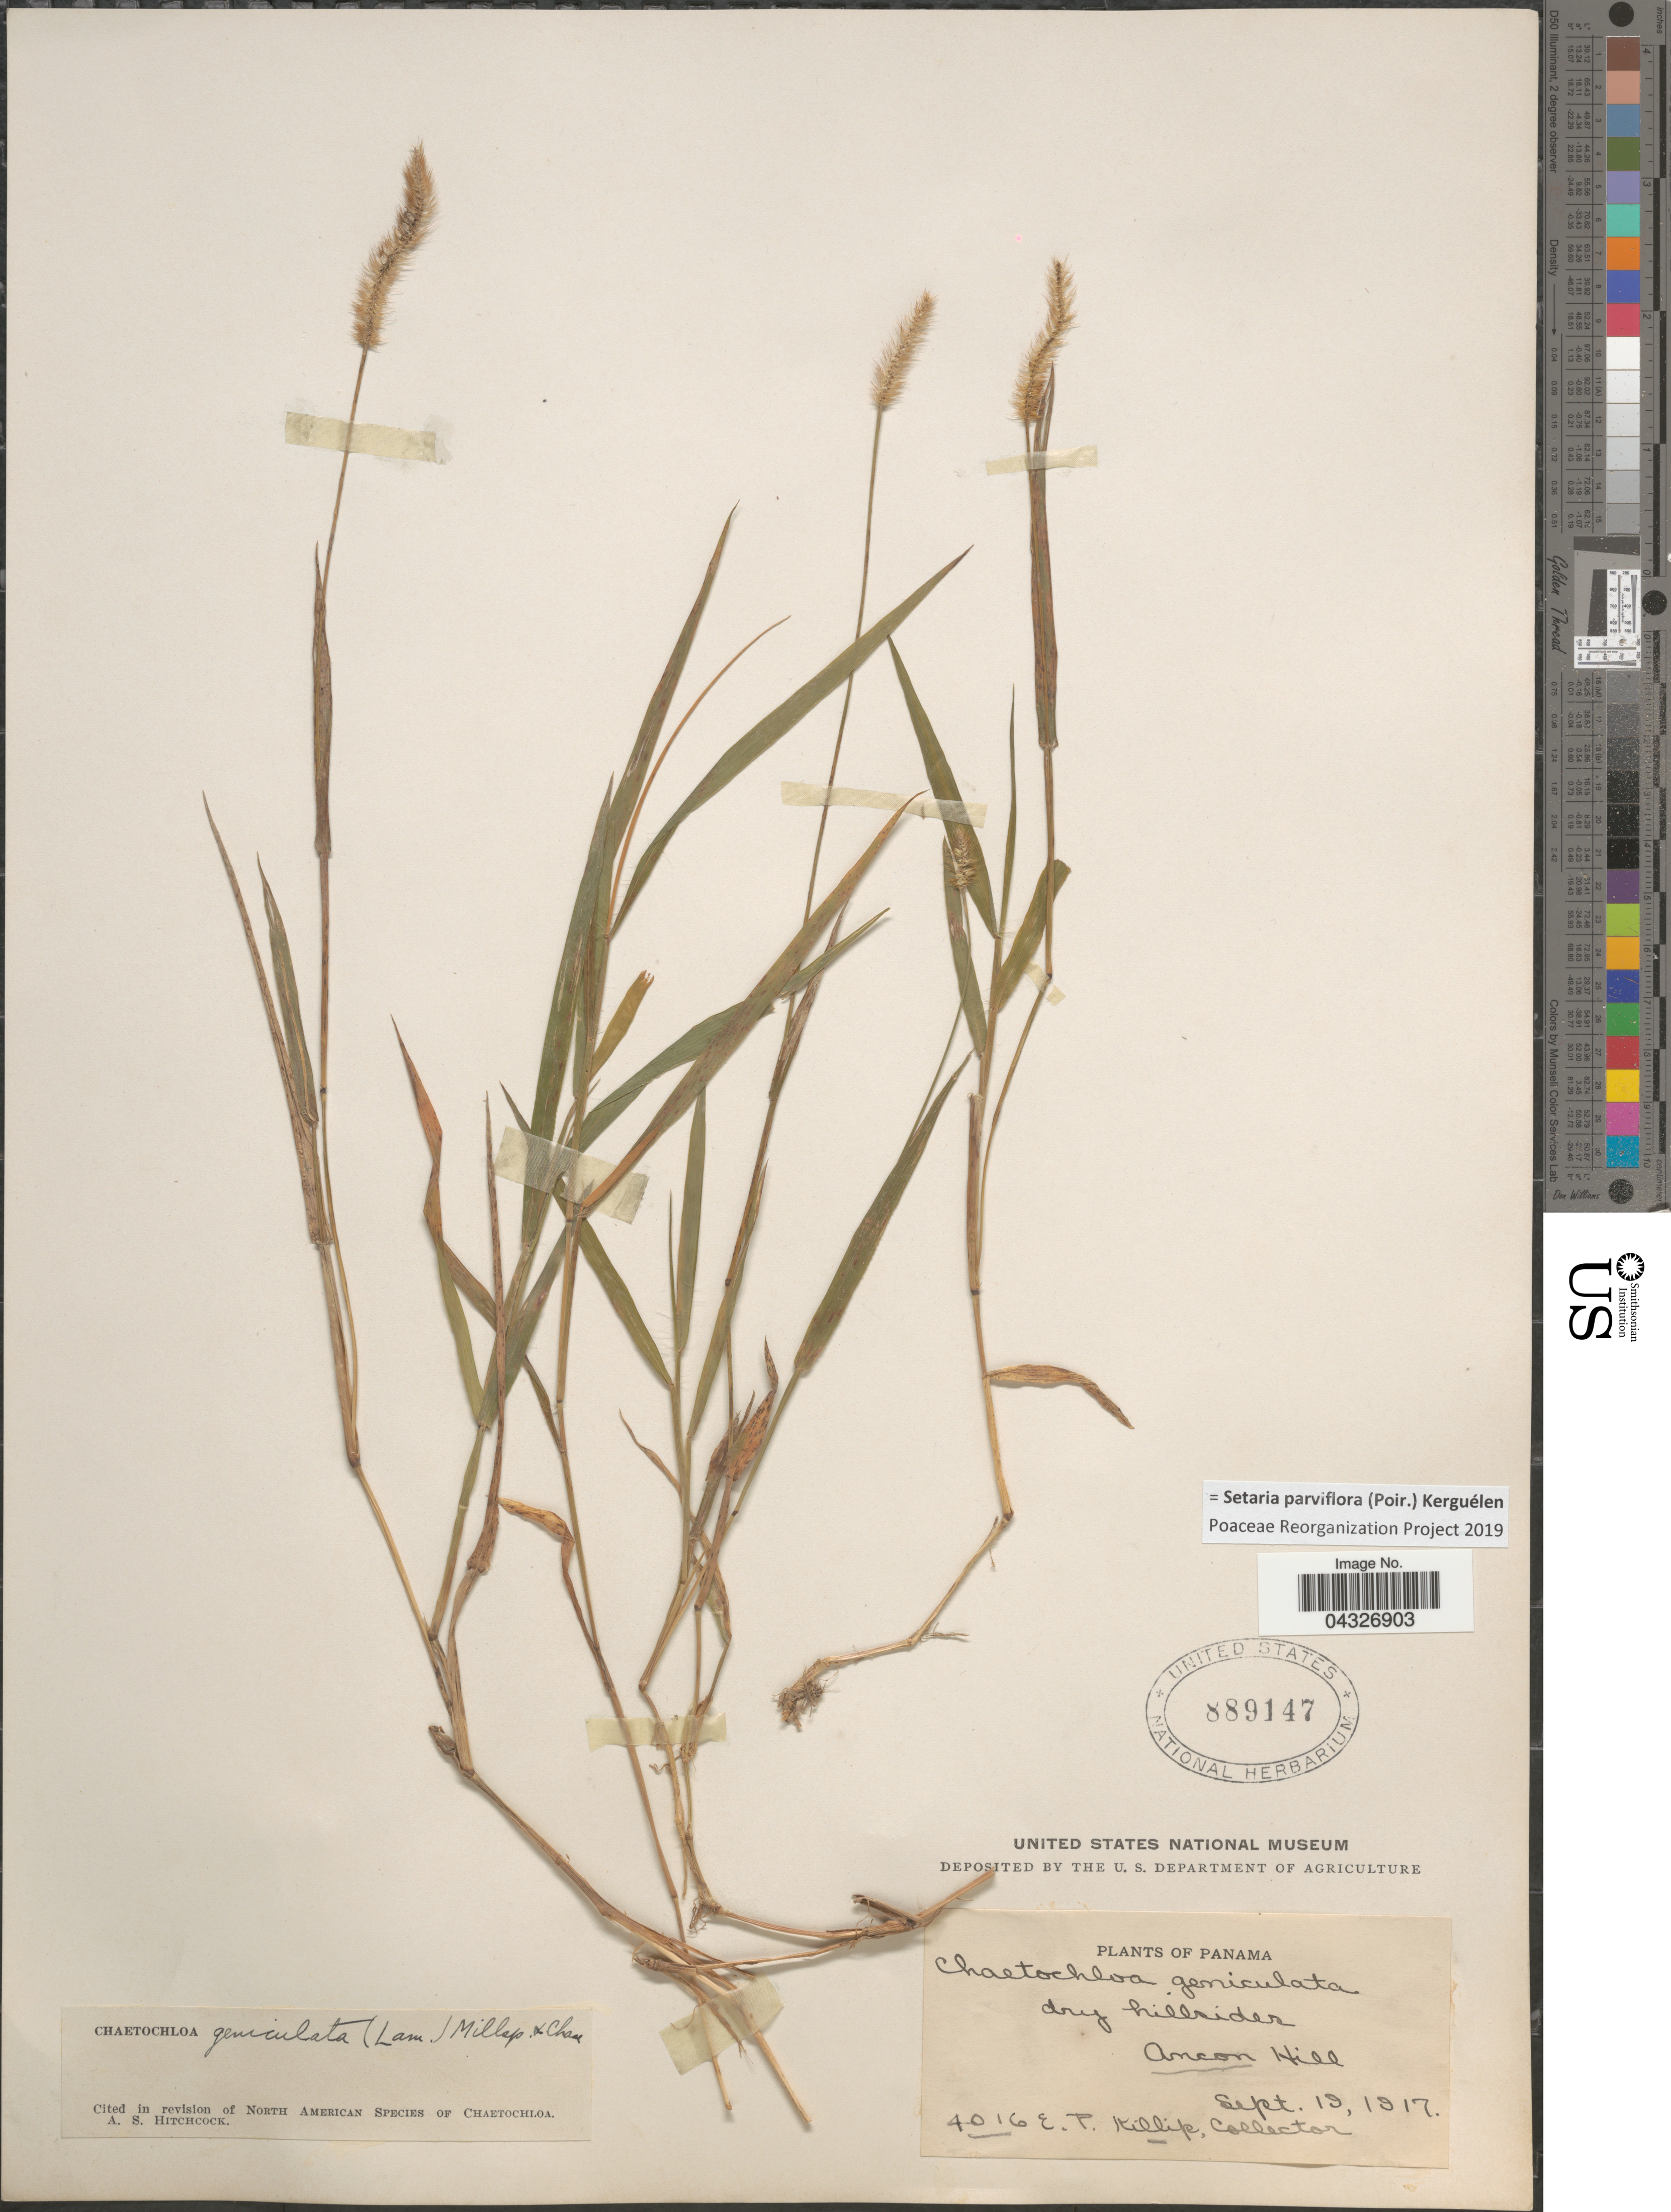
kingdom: Plantae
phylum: Tracheophyta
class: Liliopsida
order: Poales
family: Poaceae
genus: Setaria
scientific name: Setaria parviflora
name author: (Poir.) Kerguélen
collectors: E. P. Killip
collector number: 4016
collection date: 1917-09-19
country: Panama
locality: Dry hillsides. Ancon Hill.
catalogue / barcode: US 889147